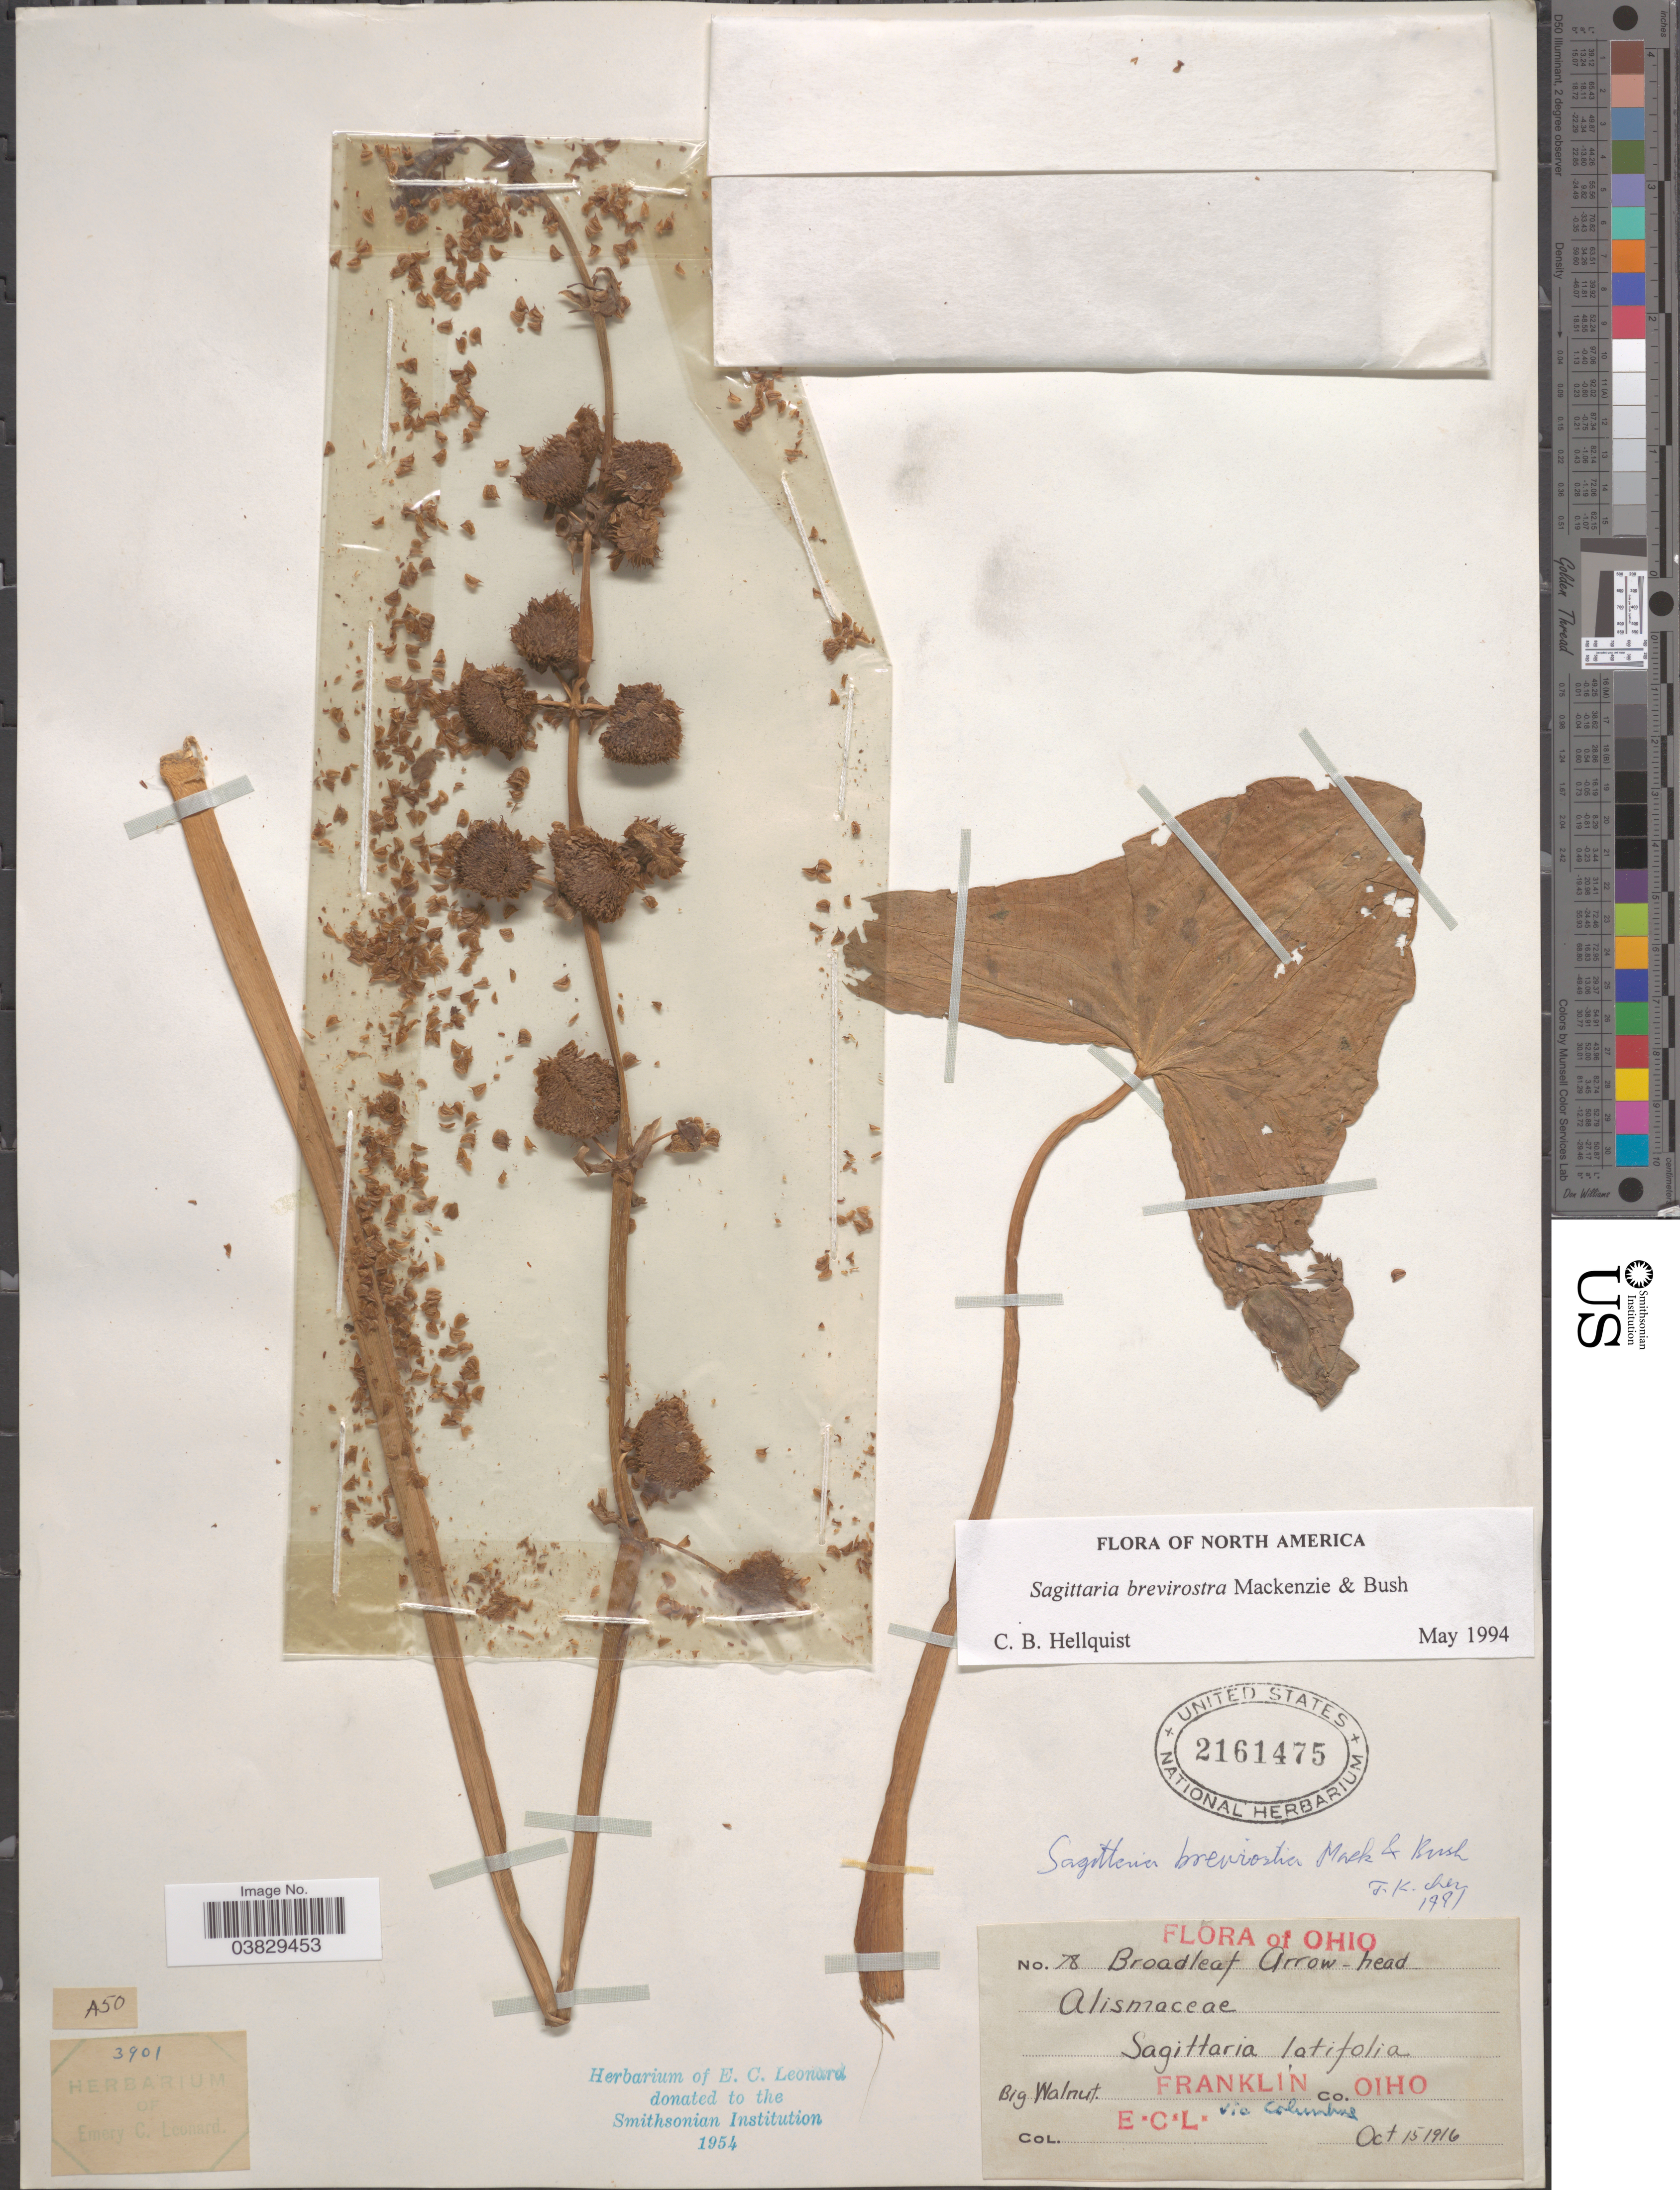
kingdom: Plantae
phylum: Tracheophyta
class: Liliopsida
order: Alismatales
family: Alismataceae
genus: Sagittaria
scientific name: Sagittaria brevirostra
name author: Mack. & Bush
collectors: E. C. Leonard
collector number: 78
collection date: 1916-10-15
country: United States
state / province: Ohio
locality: Franklin Co. Big Walnut. Ohio. Via Columbus.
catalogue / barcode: US 2161475